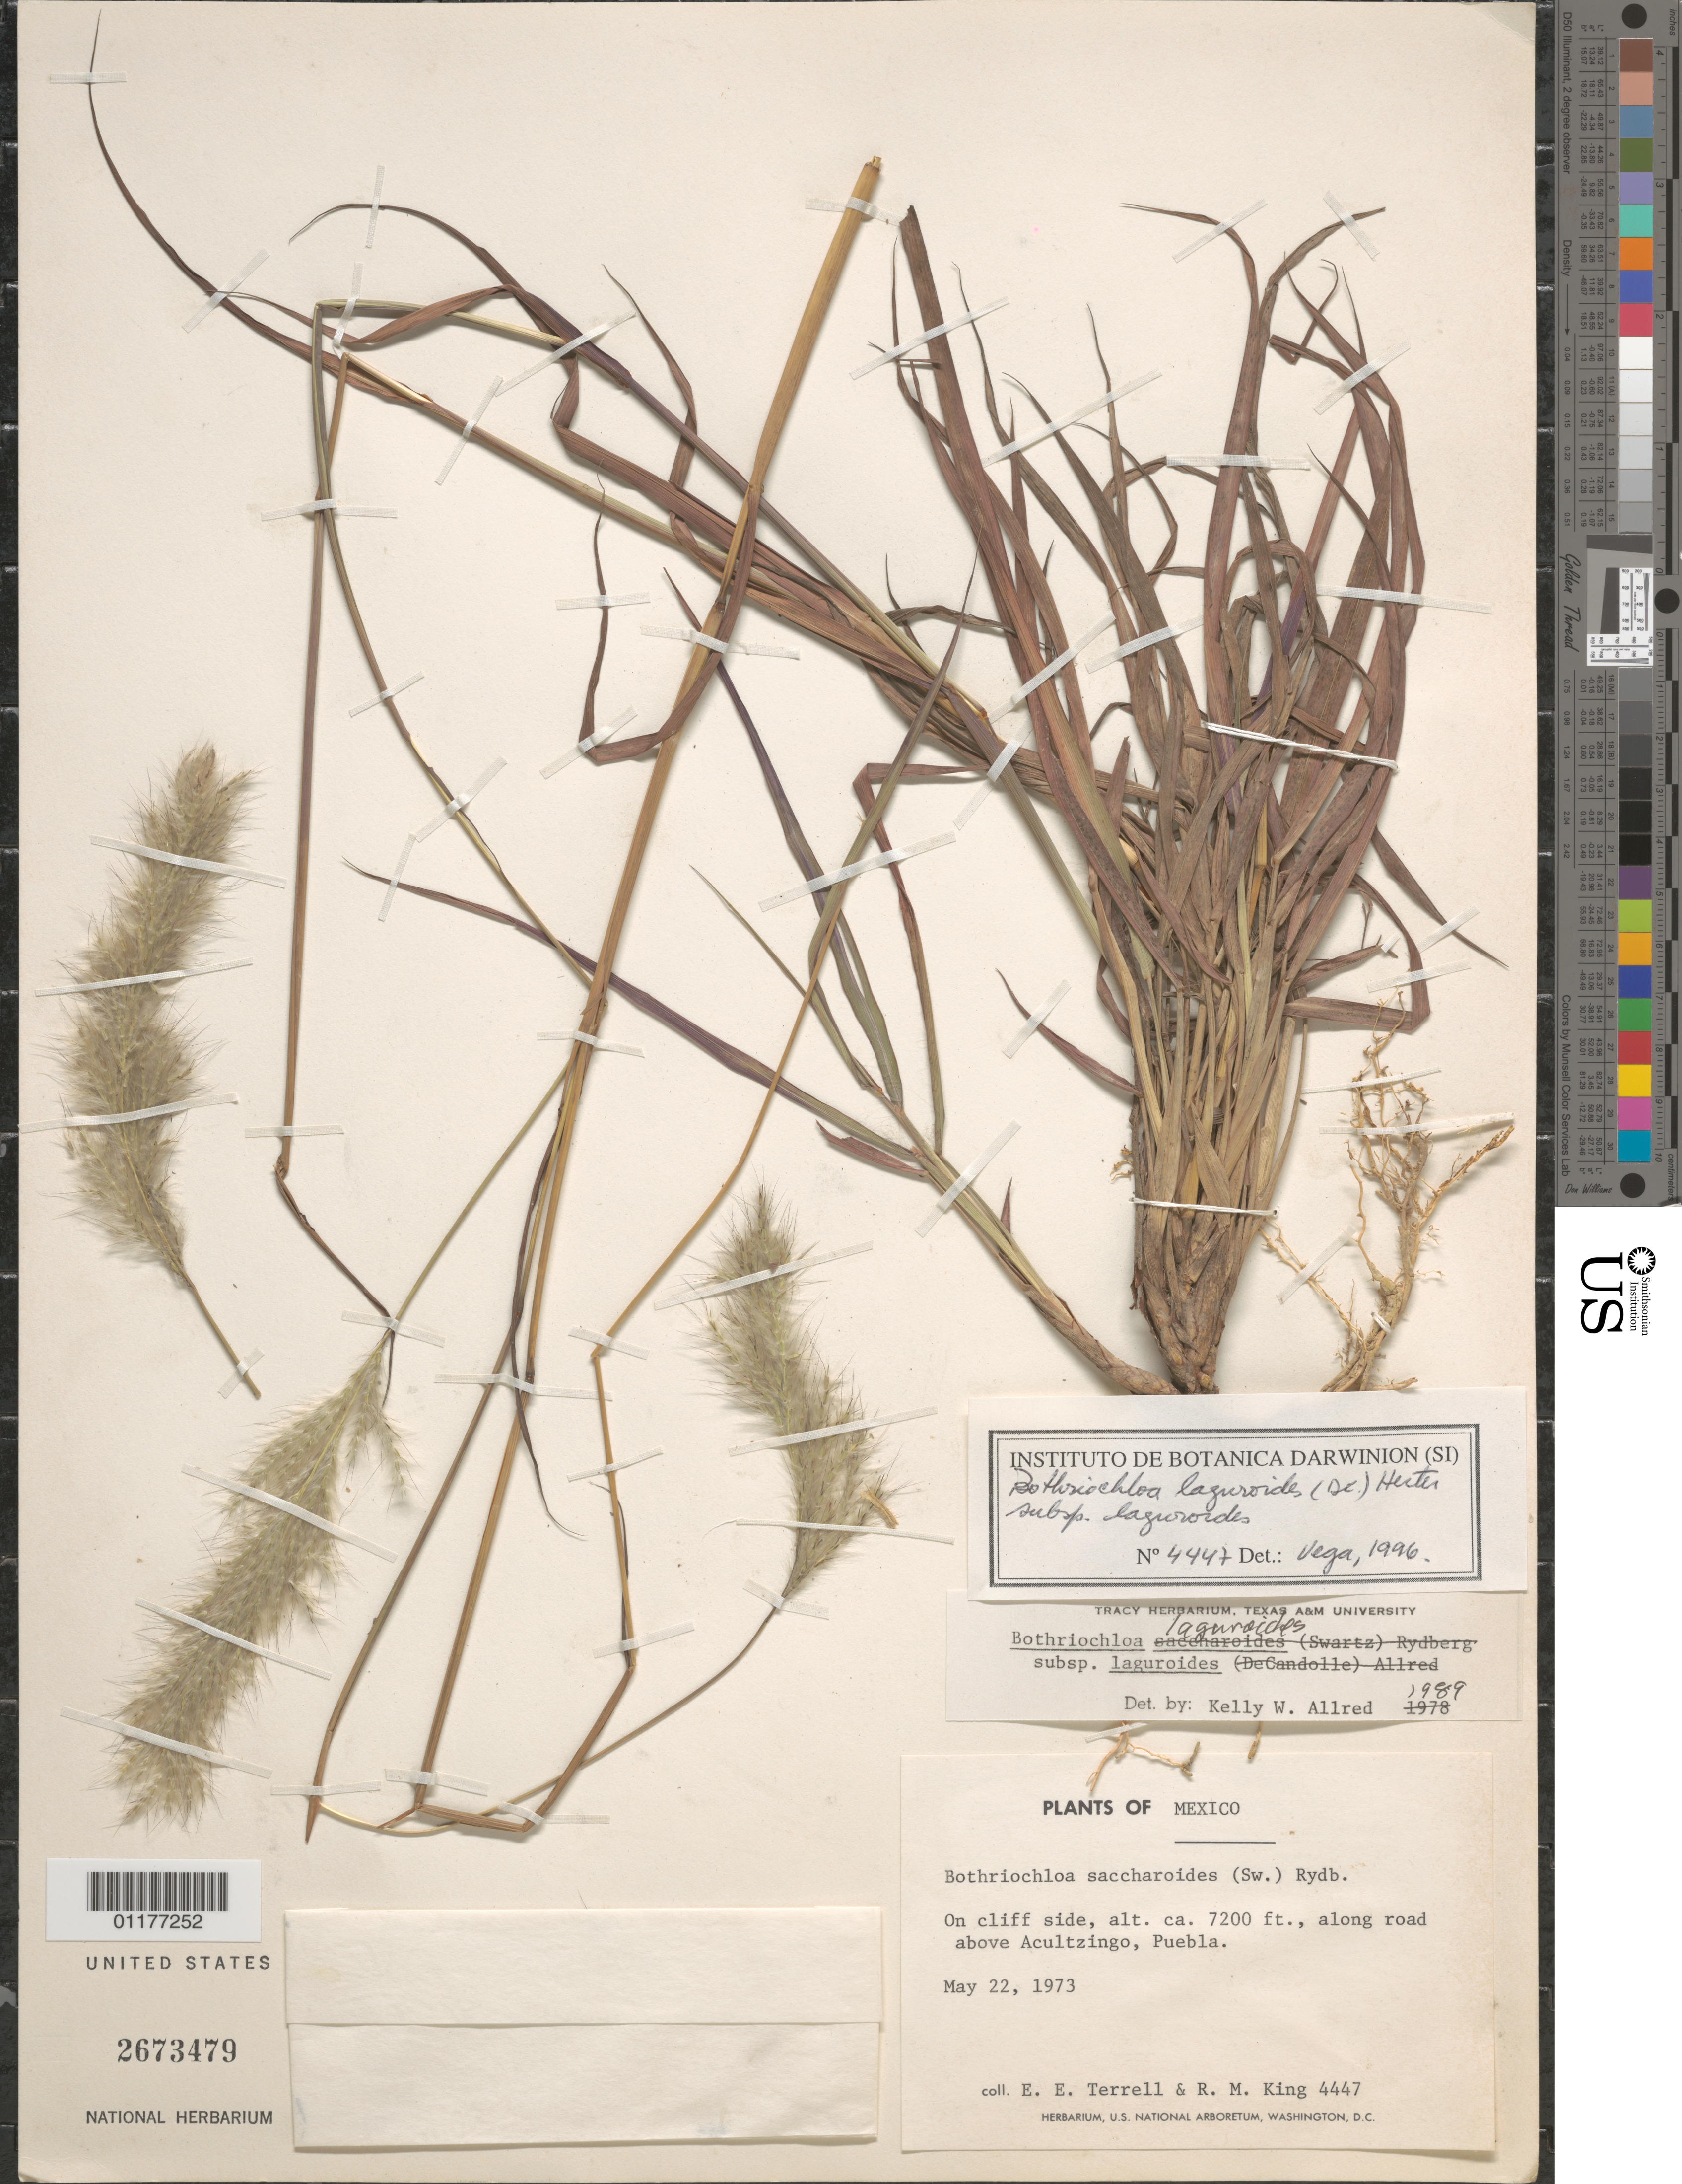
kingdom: Plantae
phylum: Tracheophyta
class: Liliopsida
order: Poales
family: Poaceae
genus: Bothriochloa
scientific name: Bothriochloa laguroides subsp. laguroides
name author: (DC.) Herter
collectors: E. E. Terrell & R. M. King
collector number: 4447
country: Mexico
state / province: Puebla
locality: Along road above Acultzingo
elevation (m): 2195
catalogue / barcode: US 2673479